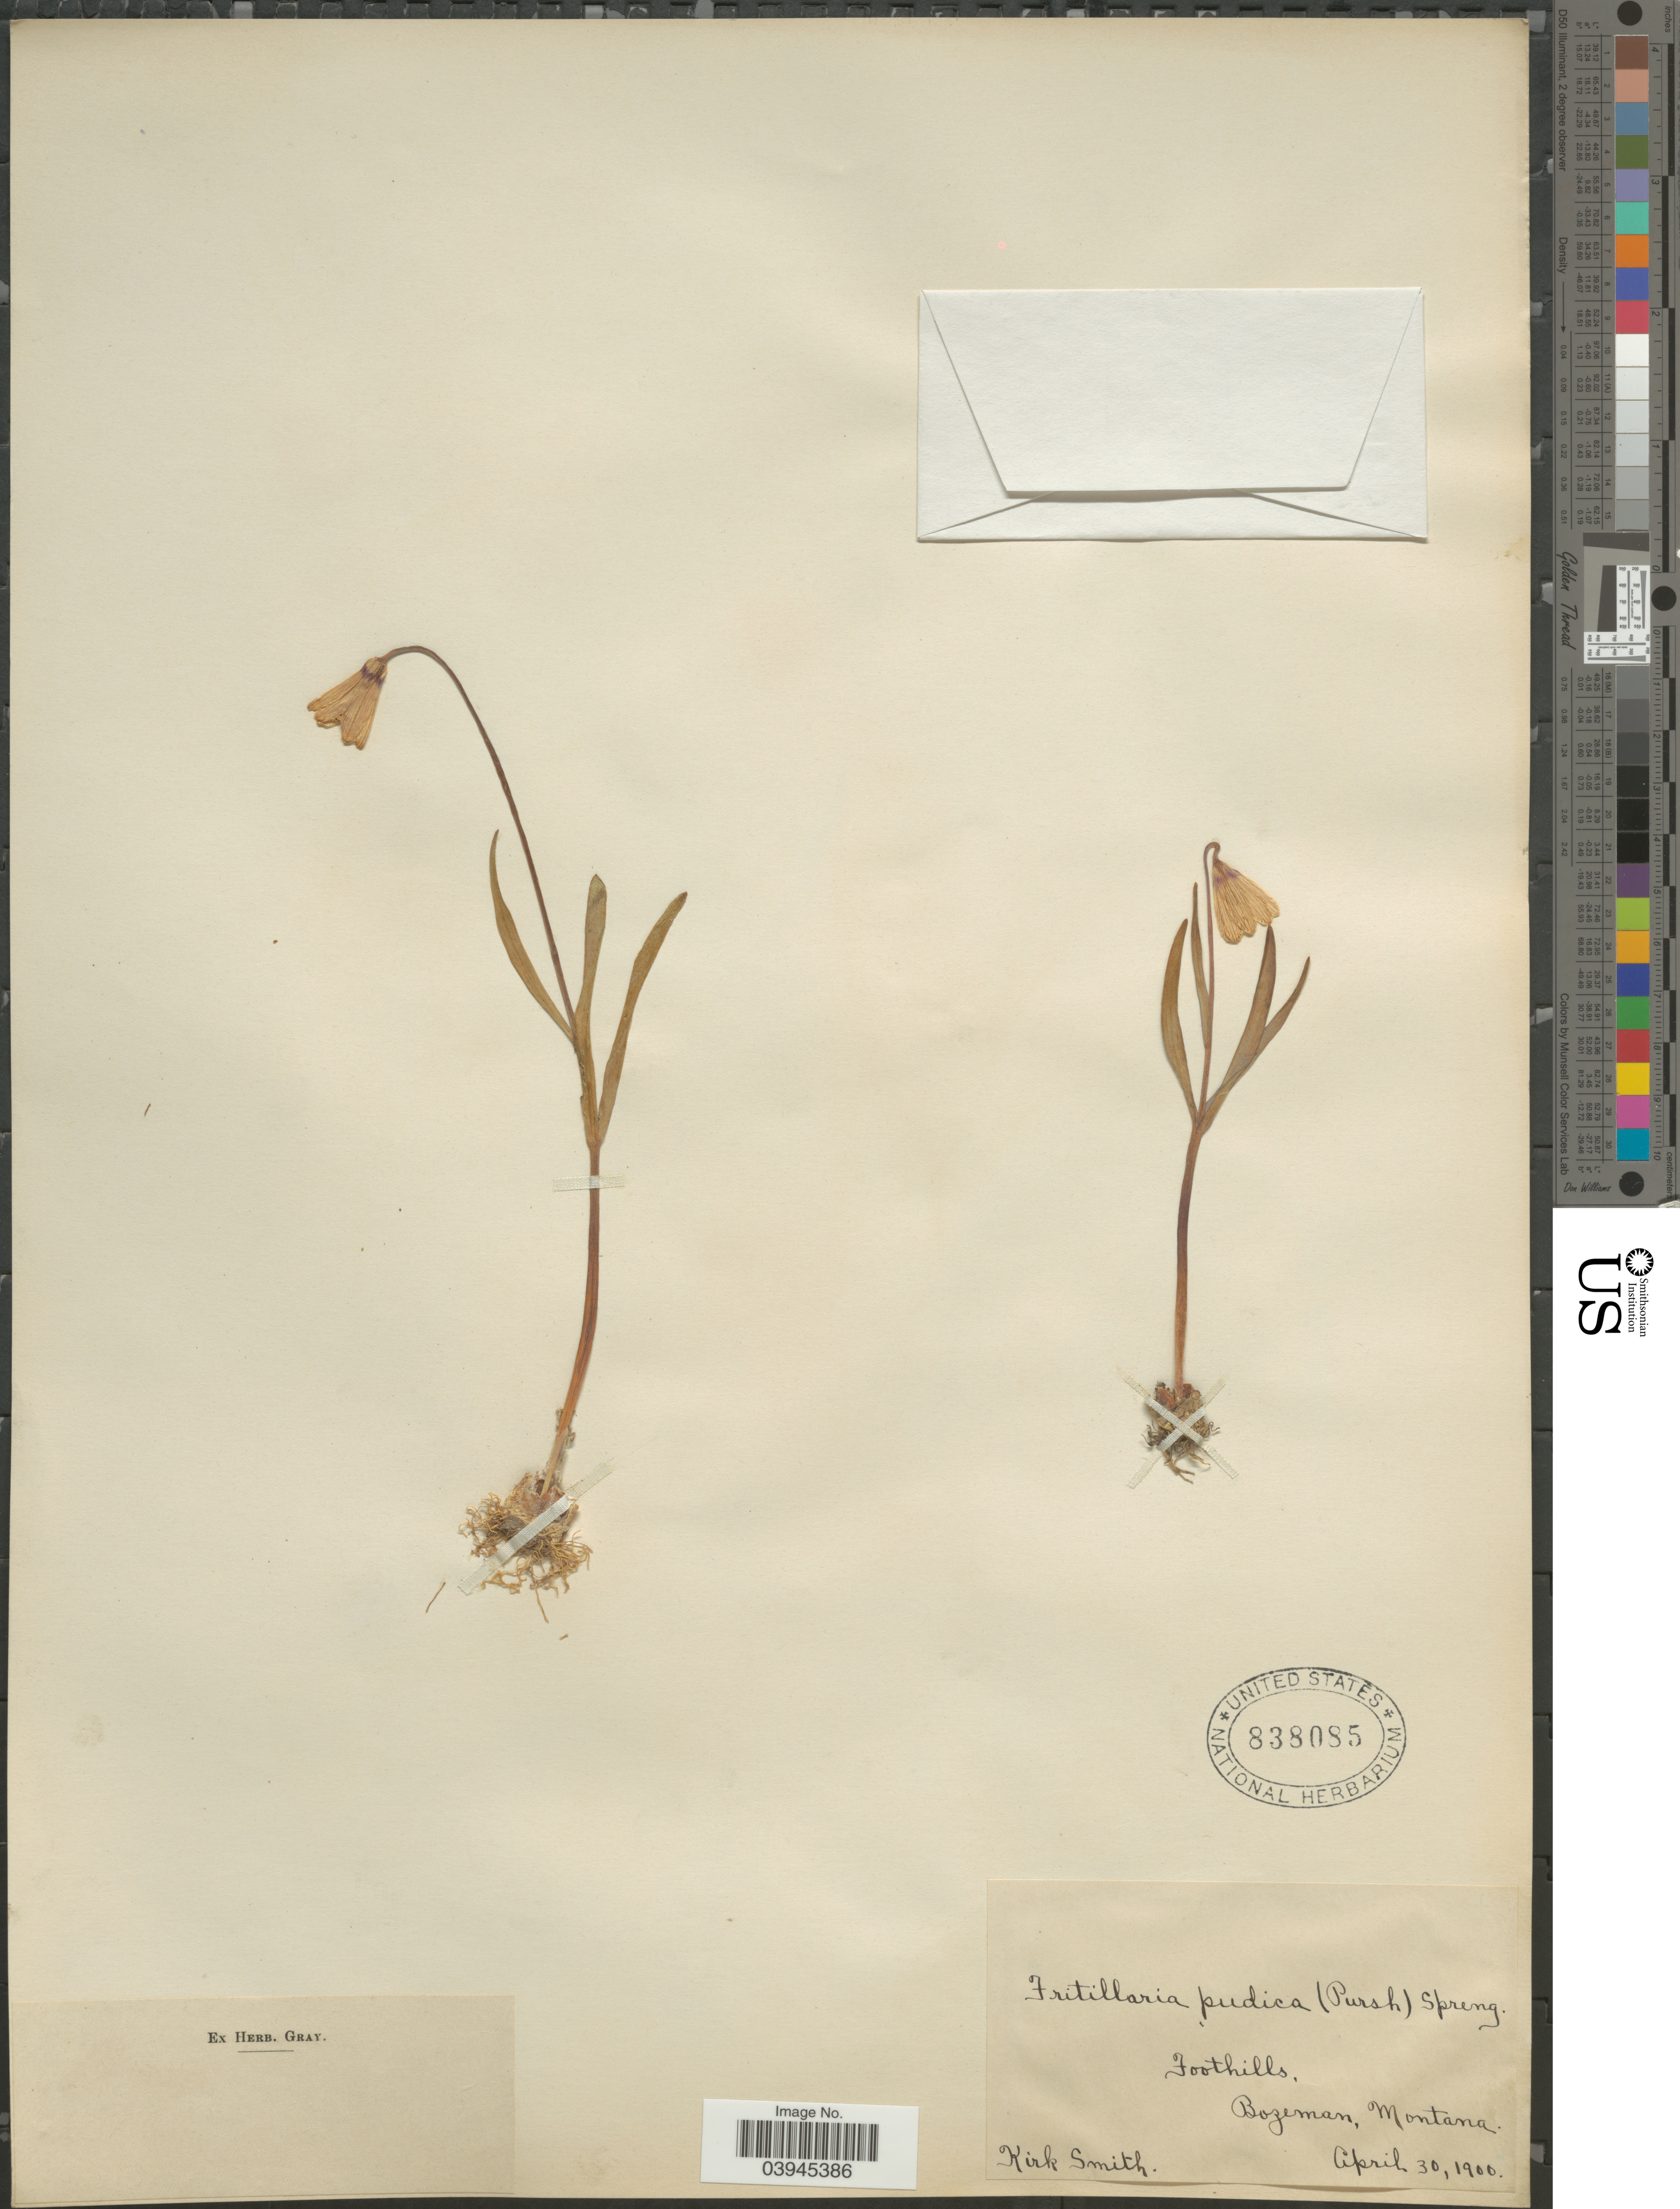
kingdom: Plantae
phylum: Tracheophyta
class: Liliopsida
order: Liliales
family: Liliaceae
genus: Fritillaria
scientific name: Fritillaria pudica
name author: (Pursh) Spreng.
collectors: K. Smith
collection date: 1900-04-30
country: United States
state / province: Montana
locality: Foothills, Bozeman.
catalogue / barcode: US 838085